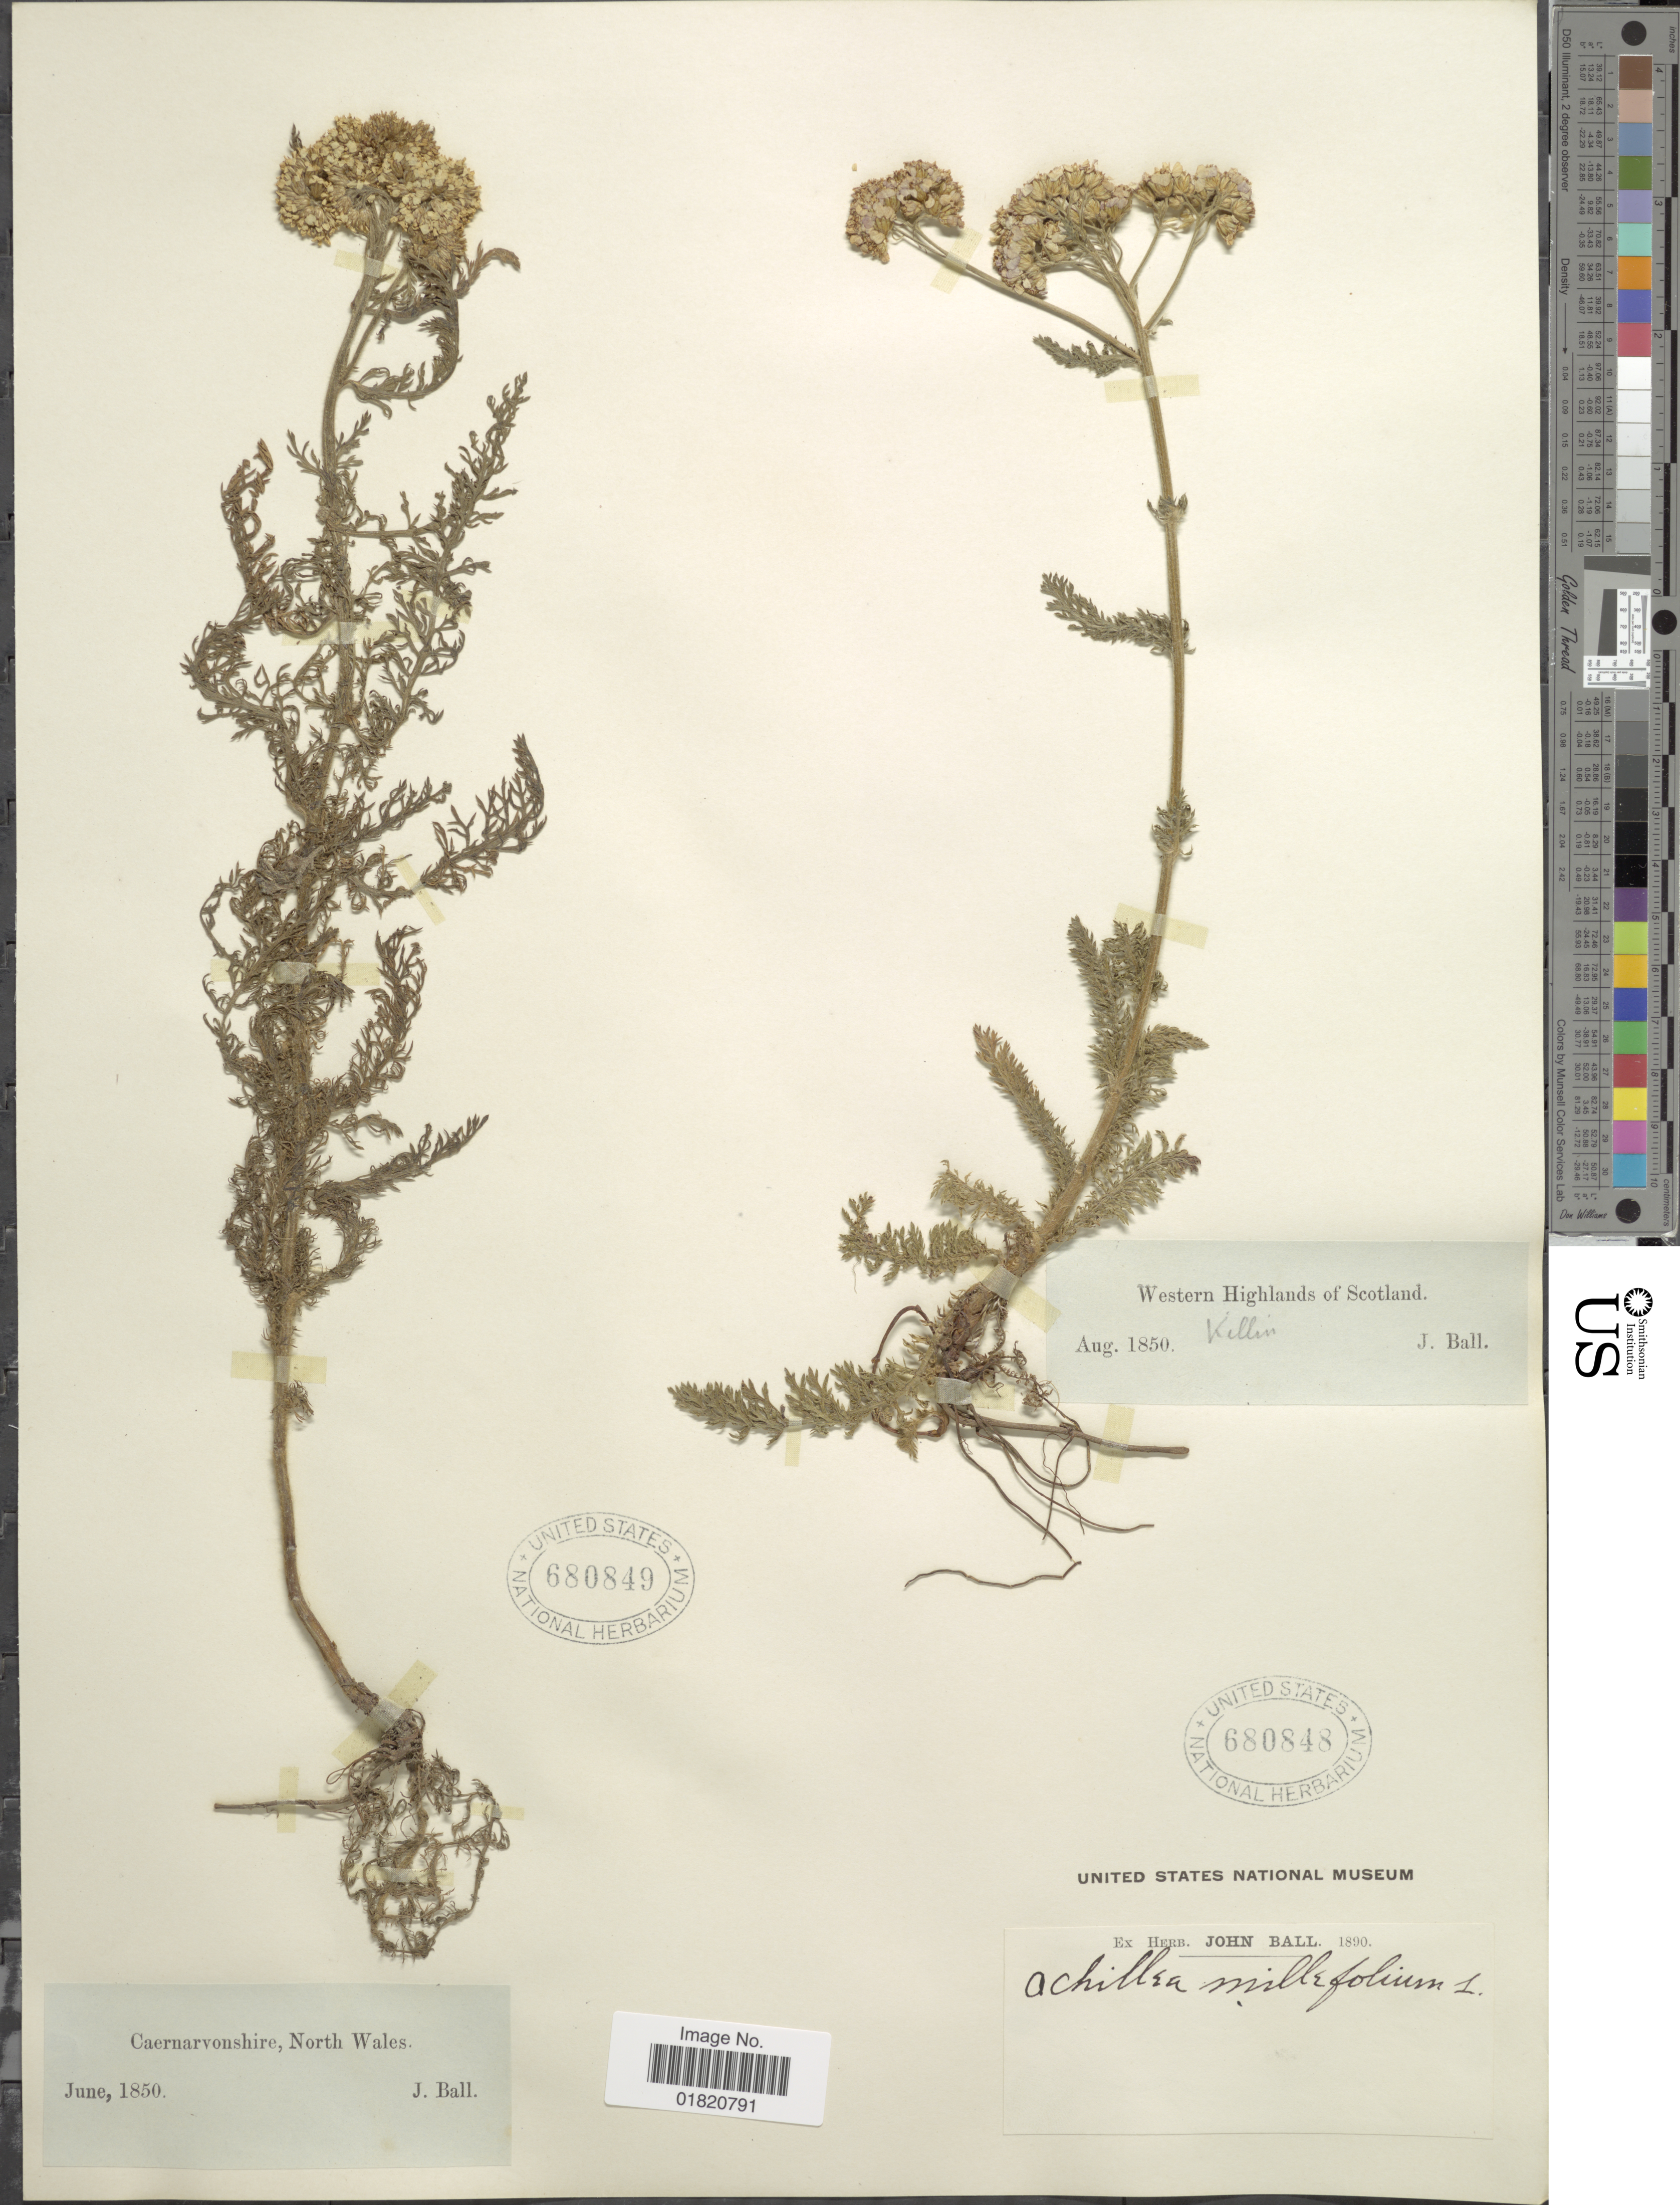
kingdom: Plantae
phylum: Tracheophyta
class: Magnoliopsida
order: Asterales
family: Asteraceae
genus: Achillea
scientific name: Achillea millefolium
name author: L.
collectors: J. Ball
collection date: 1850-06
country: United Kingdom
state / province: Wales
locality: Caernarvonshire, North Wales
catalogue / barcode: US 680849-2